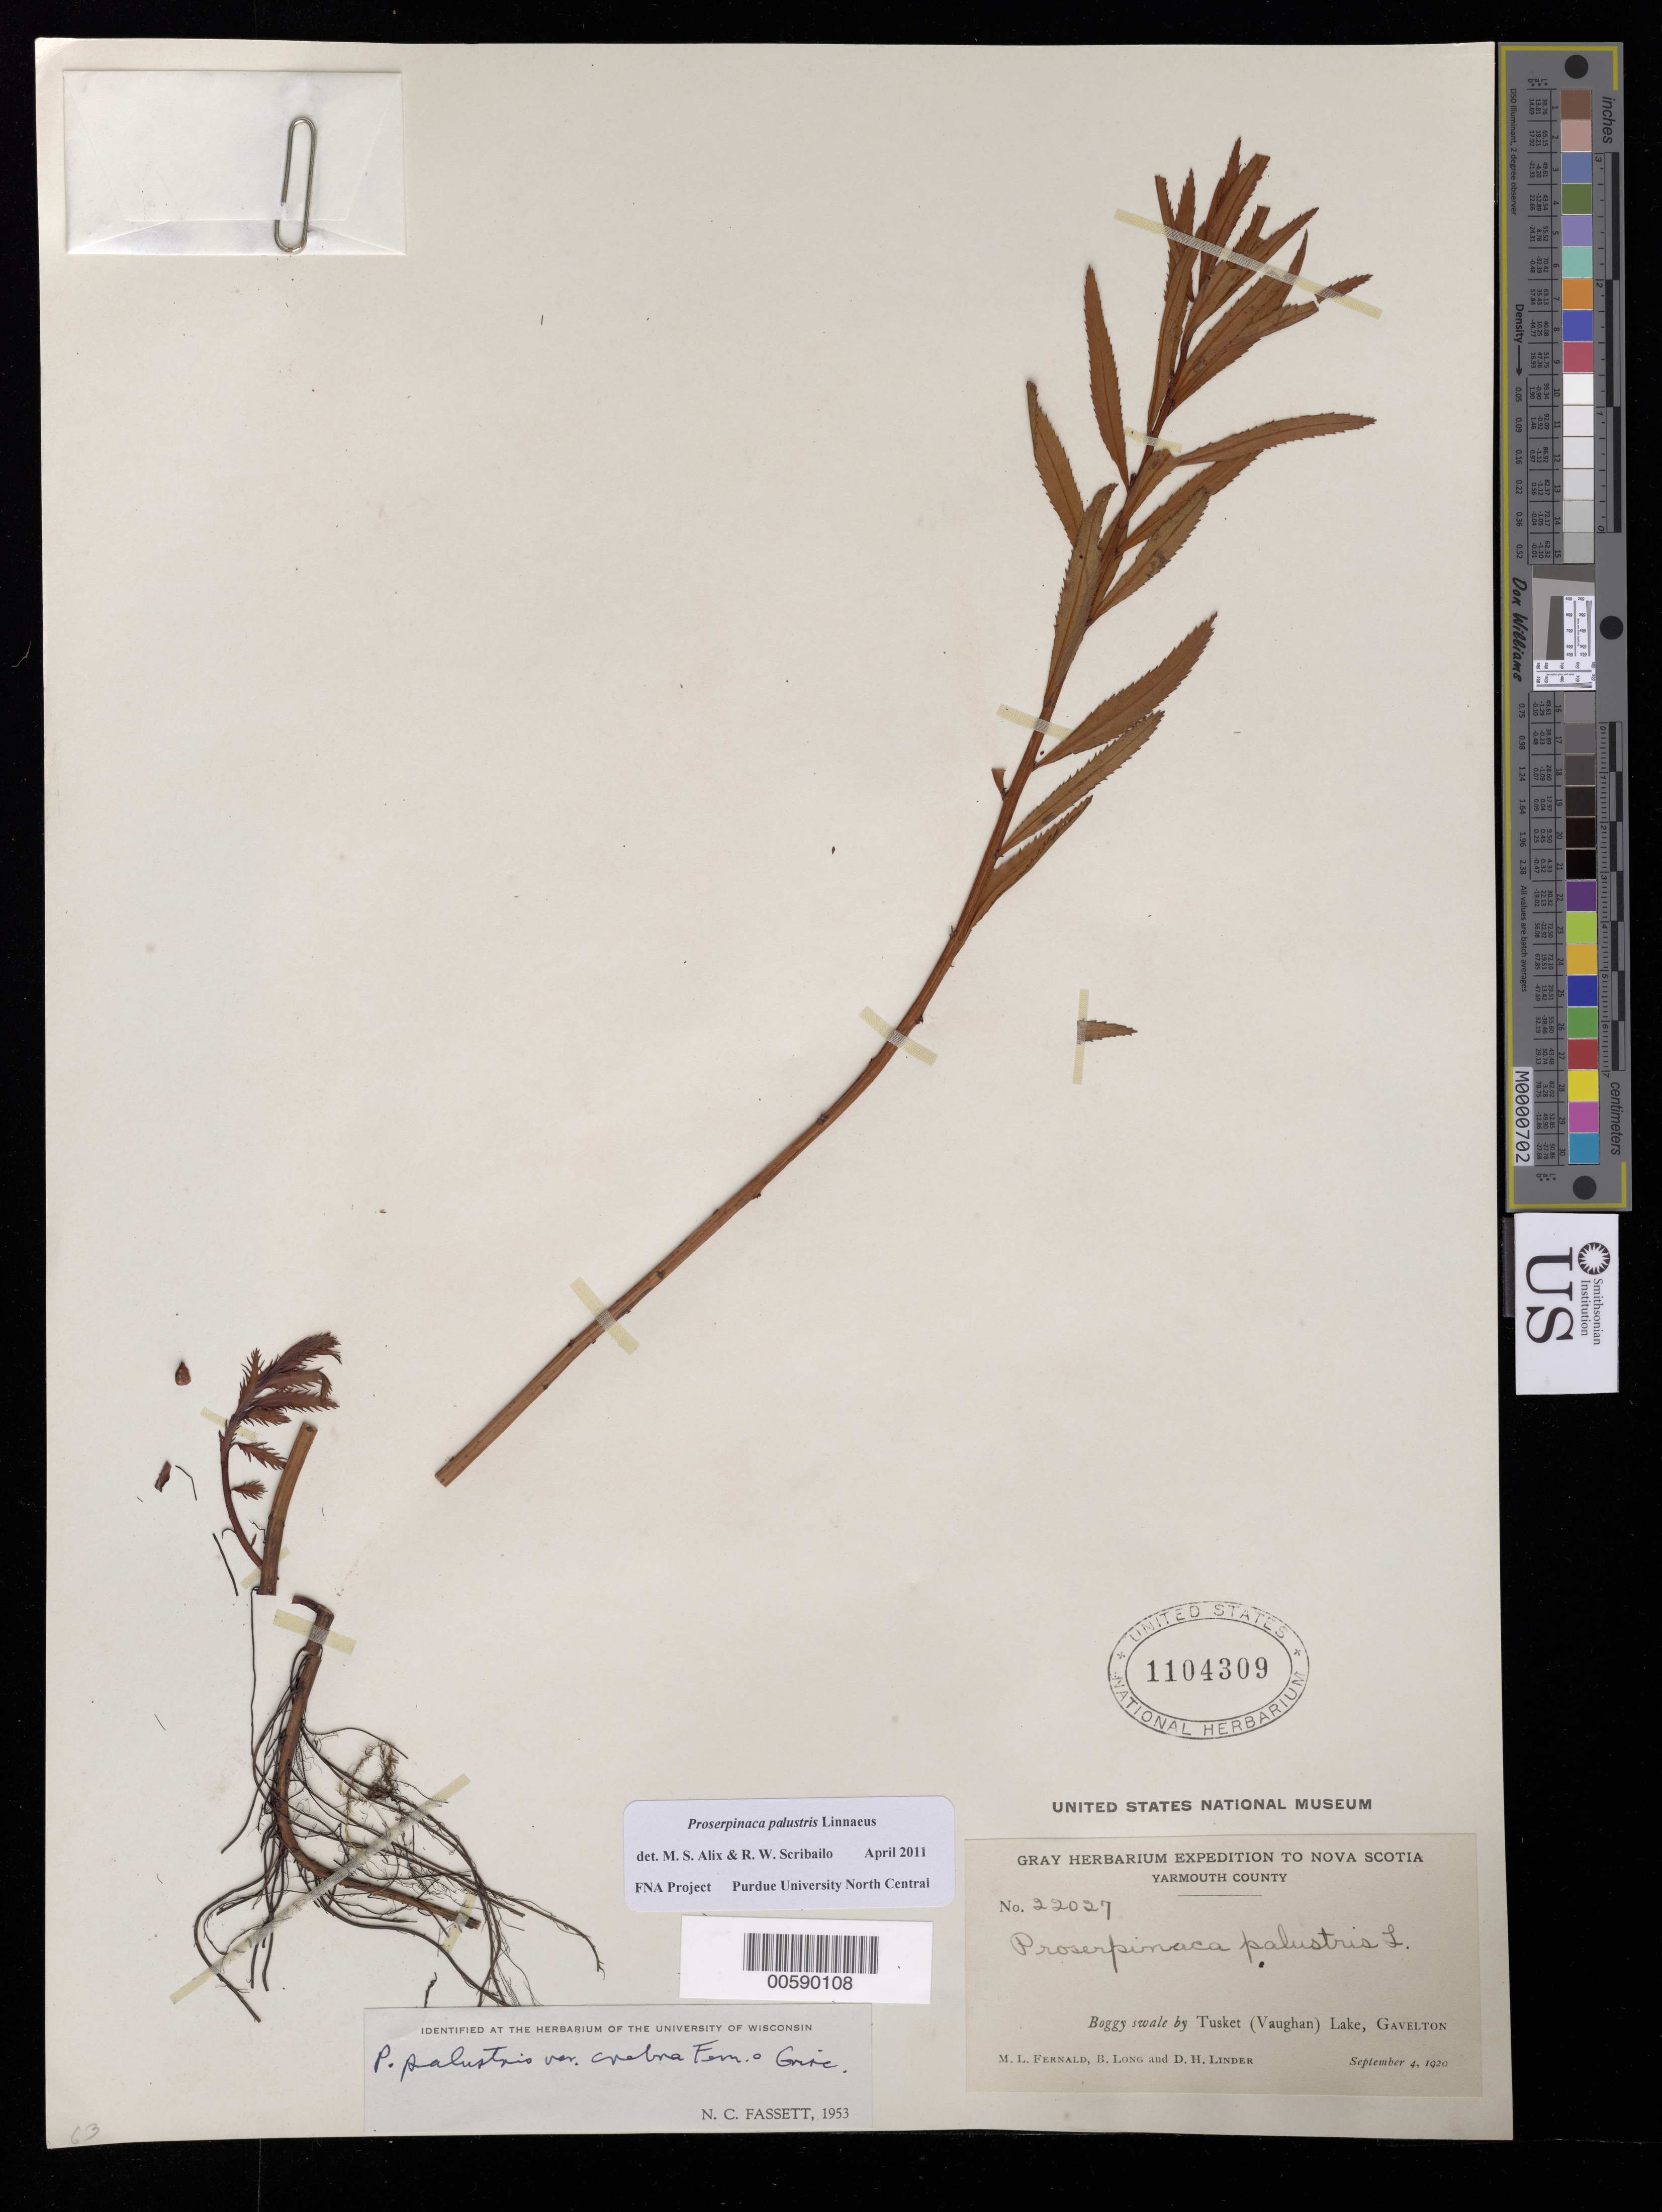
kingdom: Plantae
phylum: Tracheophyta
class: Magnoliopsida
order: Saxifragales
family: Haloragaceae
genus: Proserpinaca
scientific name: Proserpinaca palustris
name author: L.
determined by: Scribailo, R. W.; Alix, M. S.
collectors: M. L. Fernald, B. Long & D. Linder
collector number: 22027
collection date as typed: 04 Sep 1920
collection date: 1920-09-04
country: Canada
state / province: Nova Scotia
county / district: Yarmouth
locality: Tusket (Vaughan) Lake, Gavelton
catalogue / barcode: US 1104309